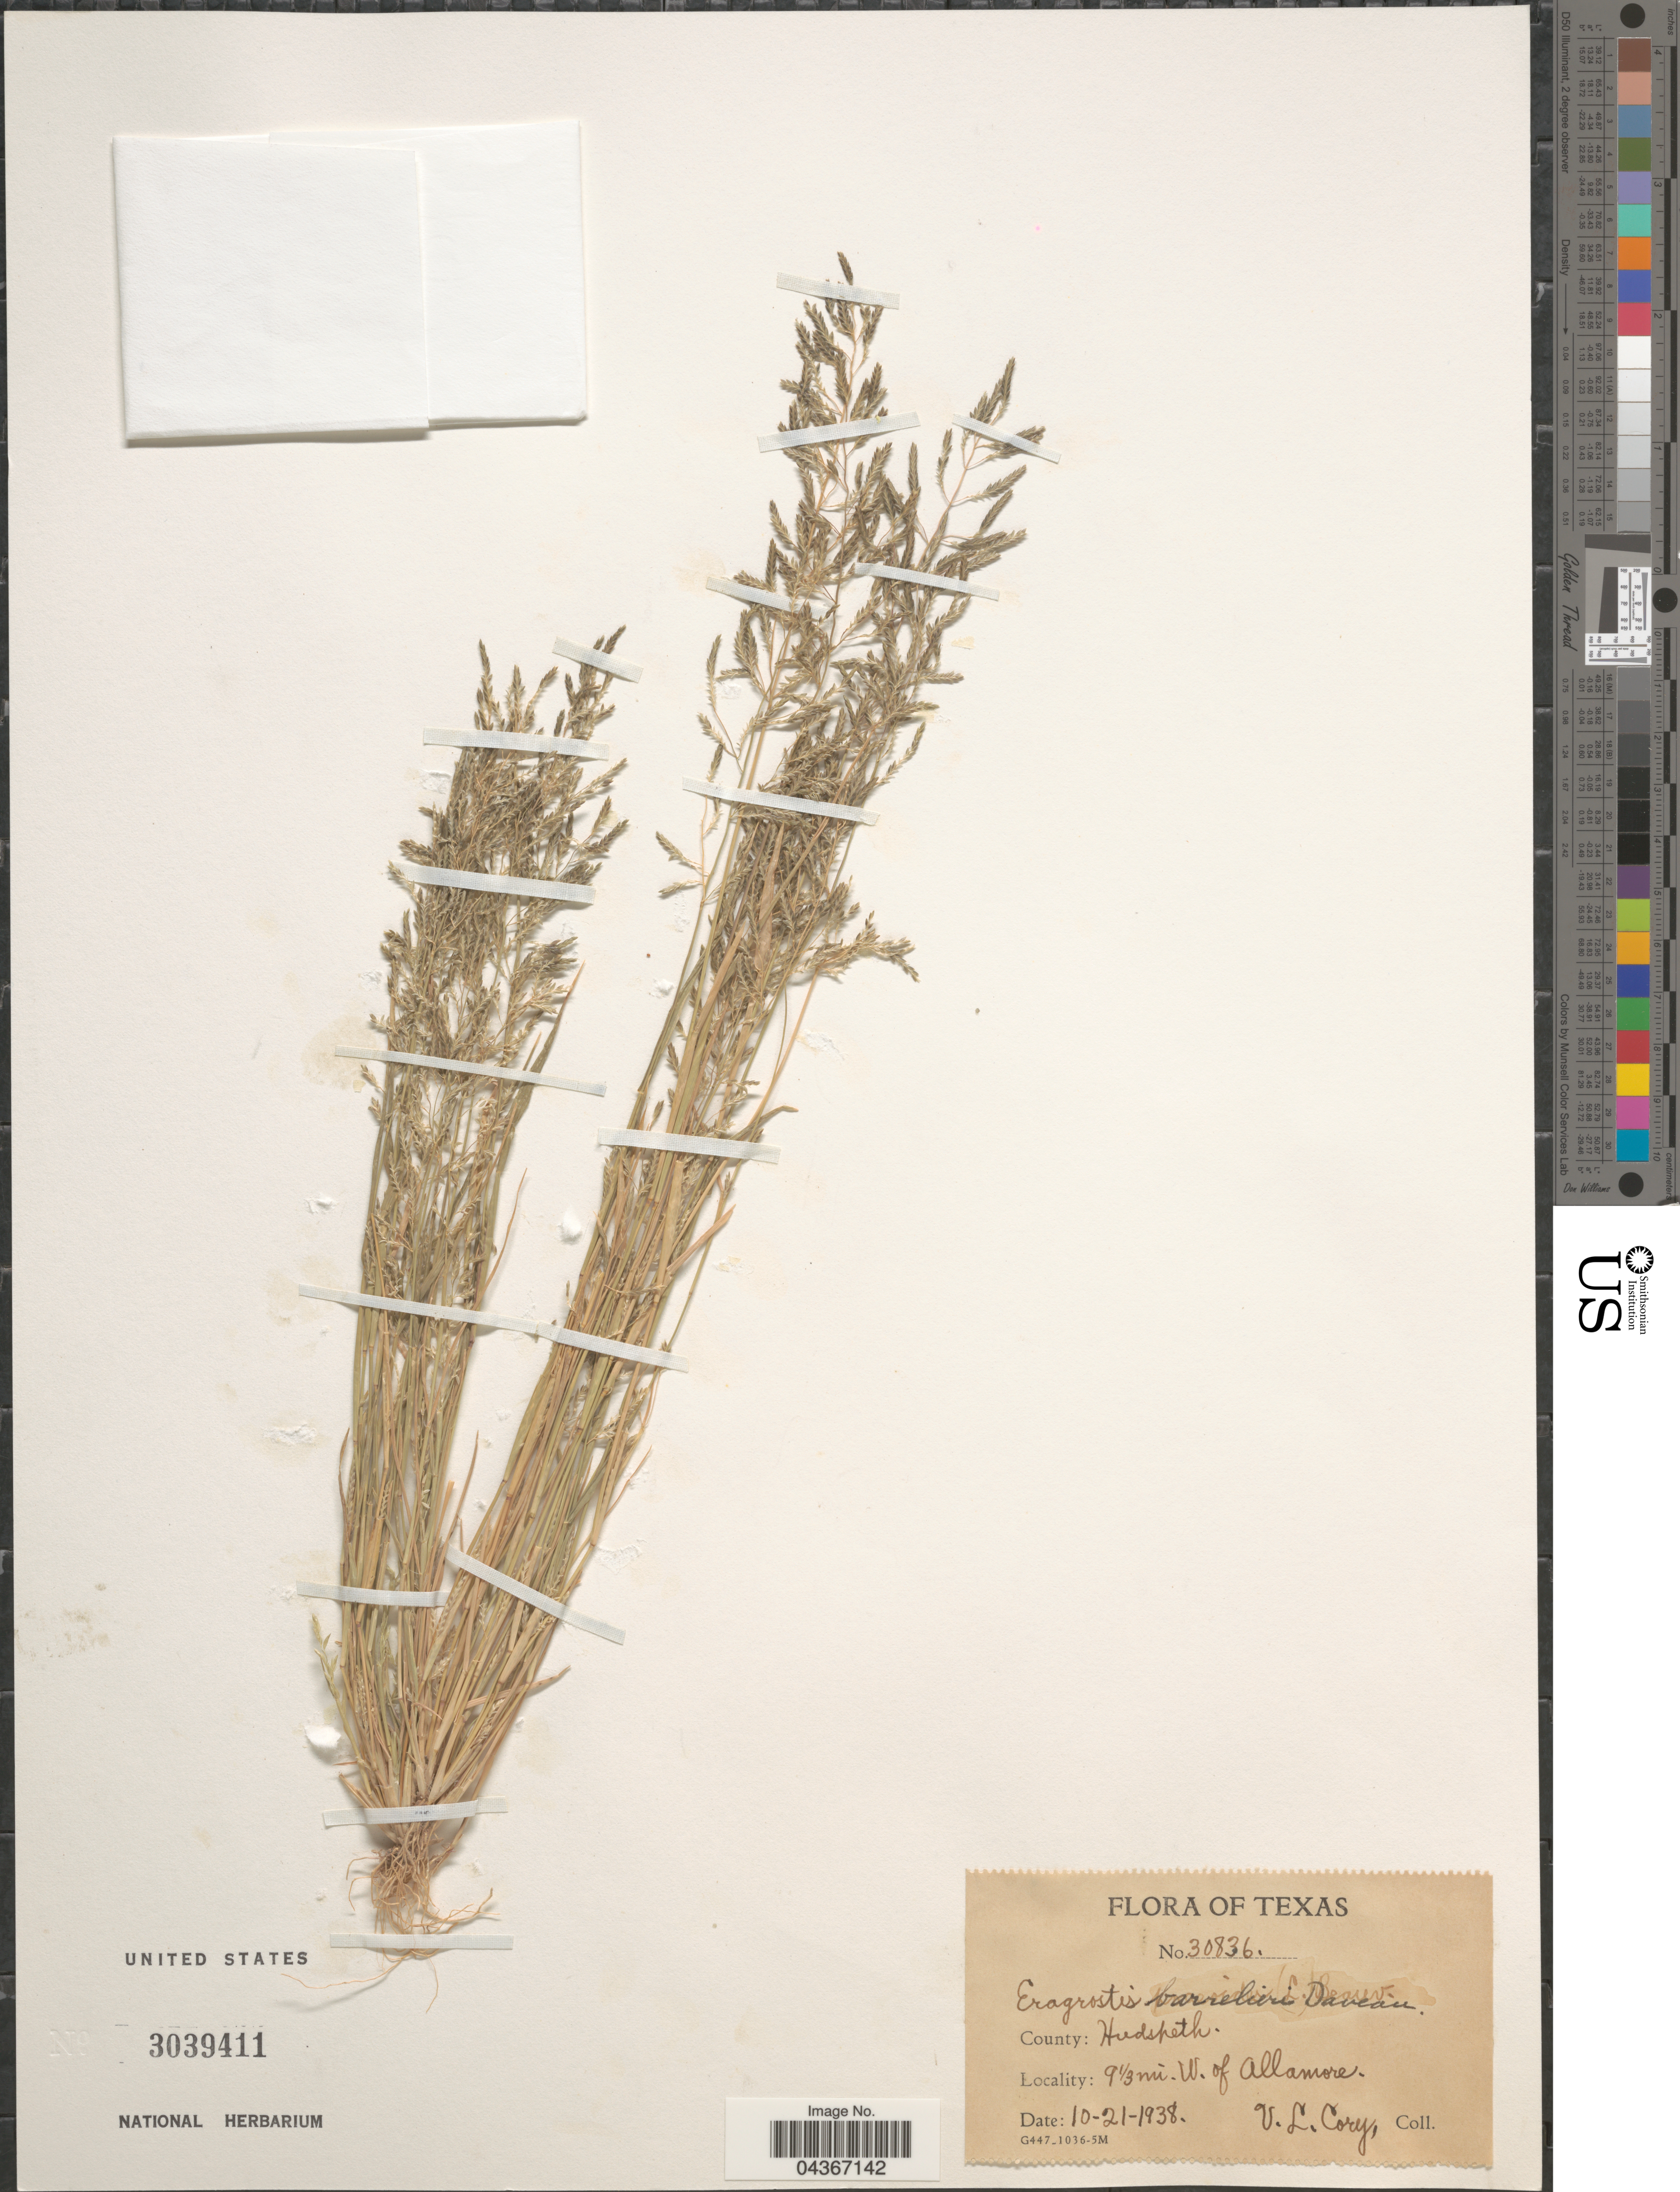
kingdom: Plantae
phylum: Tracheophyta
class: Liliopsida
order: Poales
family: Poaceae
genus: Eragrostis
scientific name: Eragrostis barrelieri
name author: Daveau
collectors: V. Cory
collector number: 30836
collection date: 1938-10-21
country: United States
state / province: Texas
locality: County: Hudspeth. 9⅓ mi. W. of Allamore.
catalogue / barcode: US 3039411